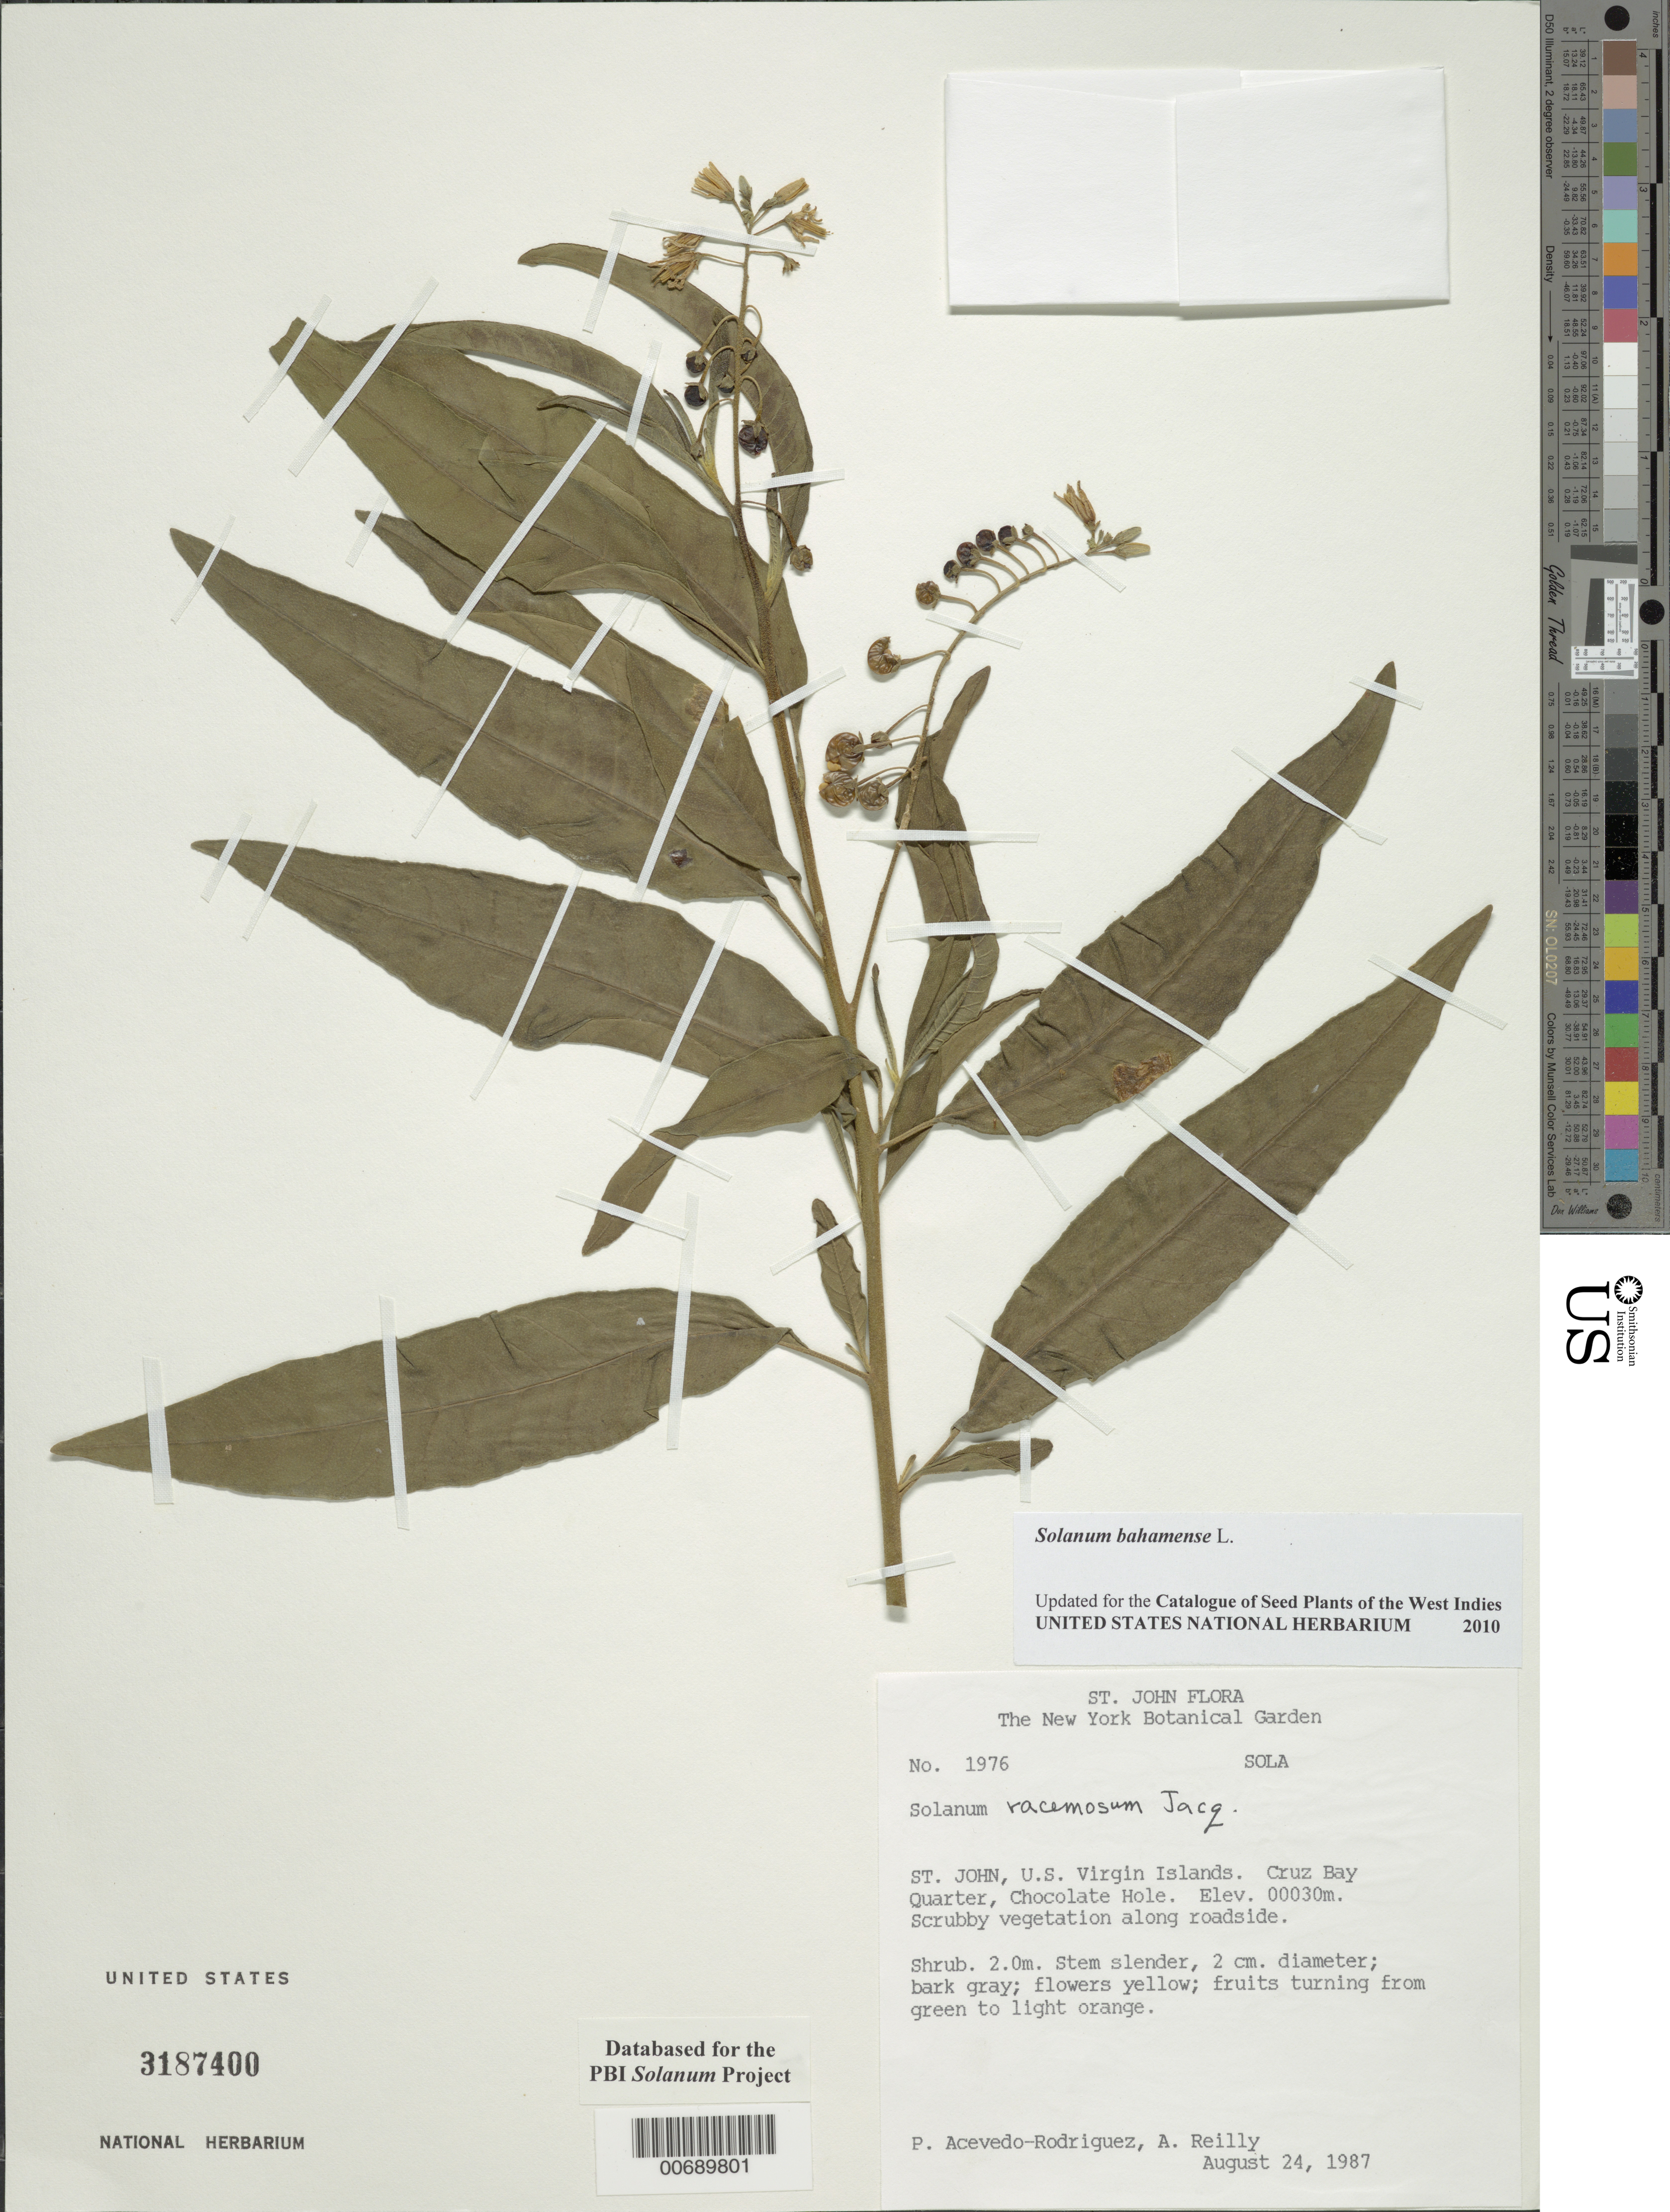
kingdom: Plantae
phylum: Tracheophyta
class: Magnoliopsida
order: Solanales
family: Solanaceae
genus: Solanum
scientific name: Solanum bahamense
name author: L.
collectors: P. Acevedo-Rodr. & A. Reilly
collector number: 1976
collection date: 1987-08-24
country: U.S. Virgin Islands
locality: St. John, U.S. Virgin Islands, Cruz Bay Quarter, Chocolate Hole.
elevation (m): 30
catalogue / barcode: US 3187400